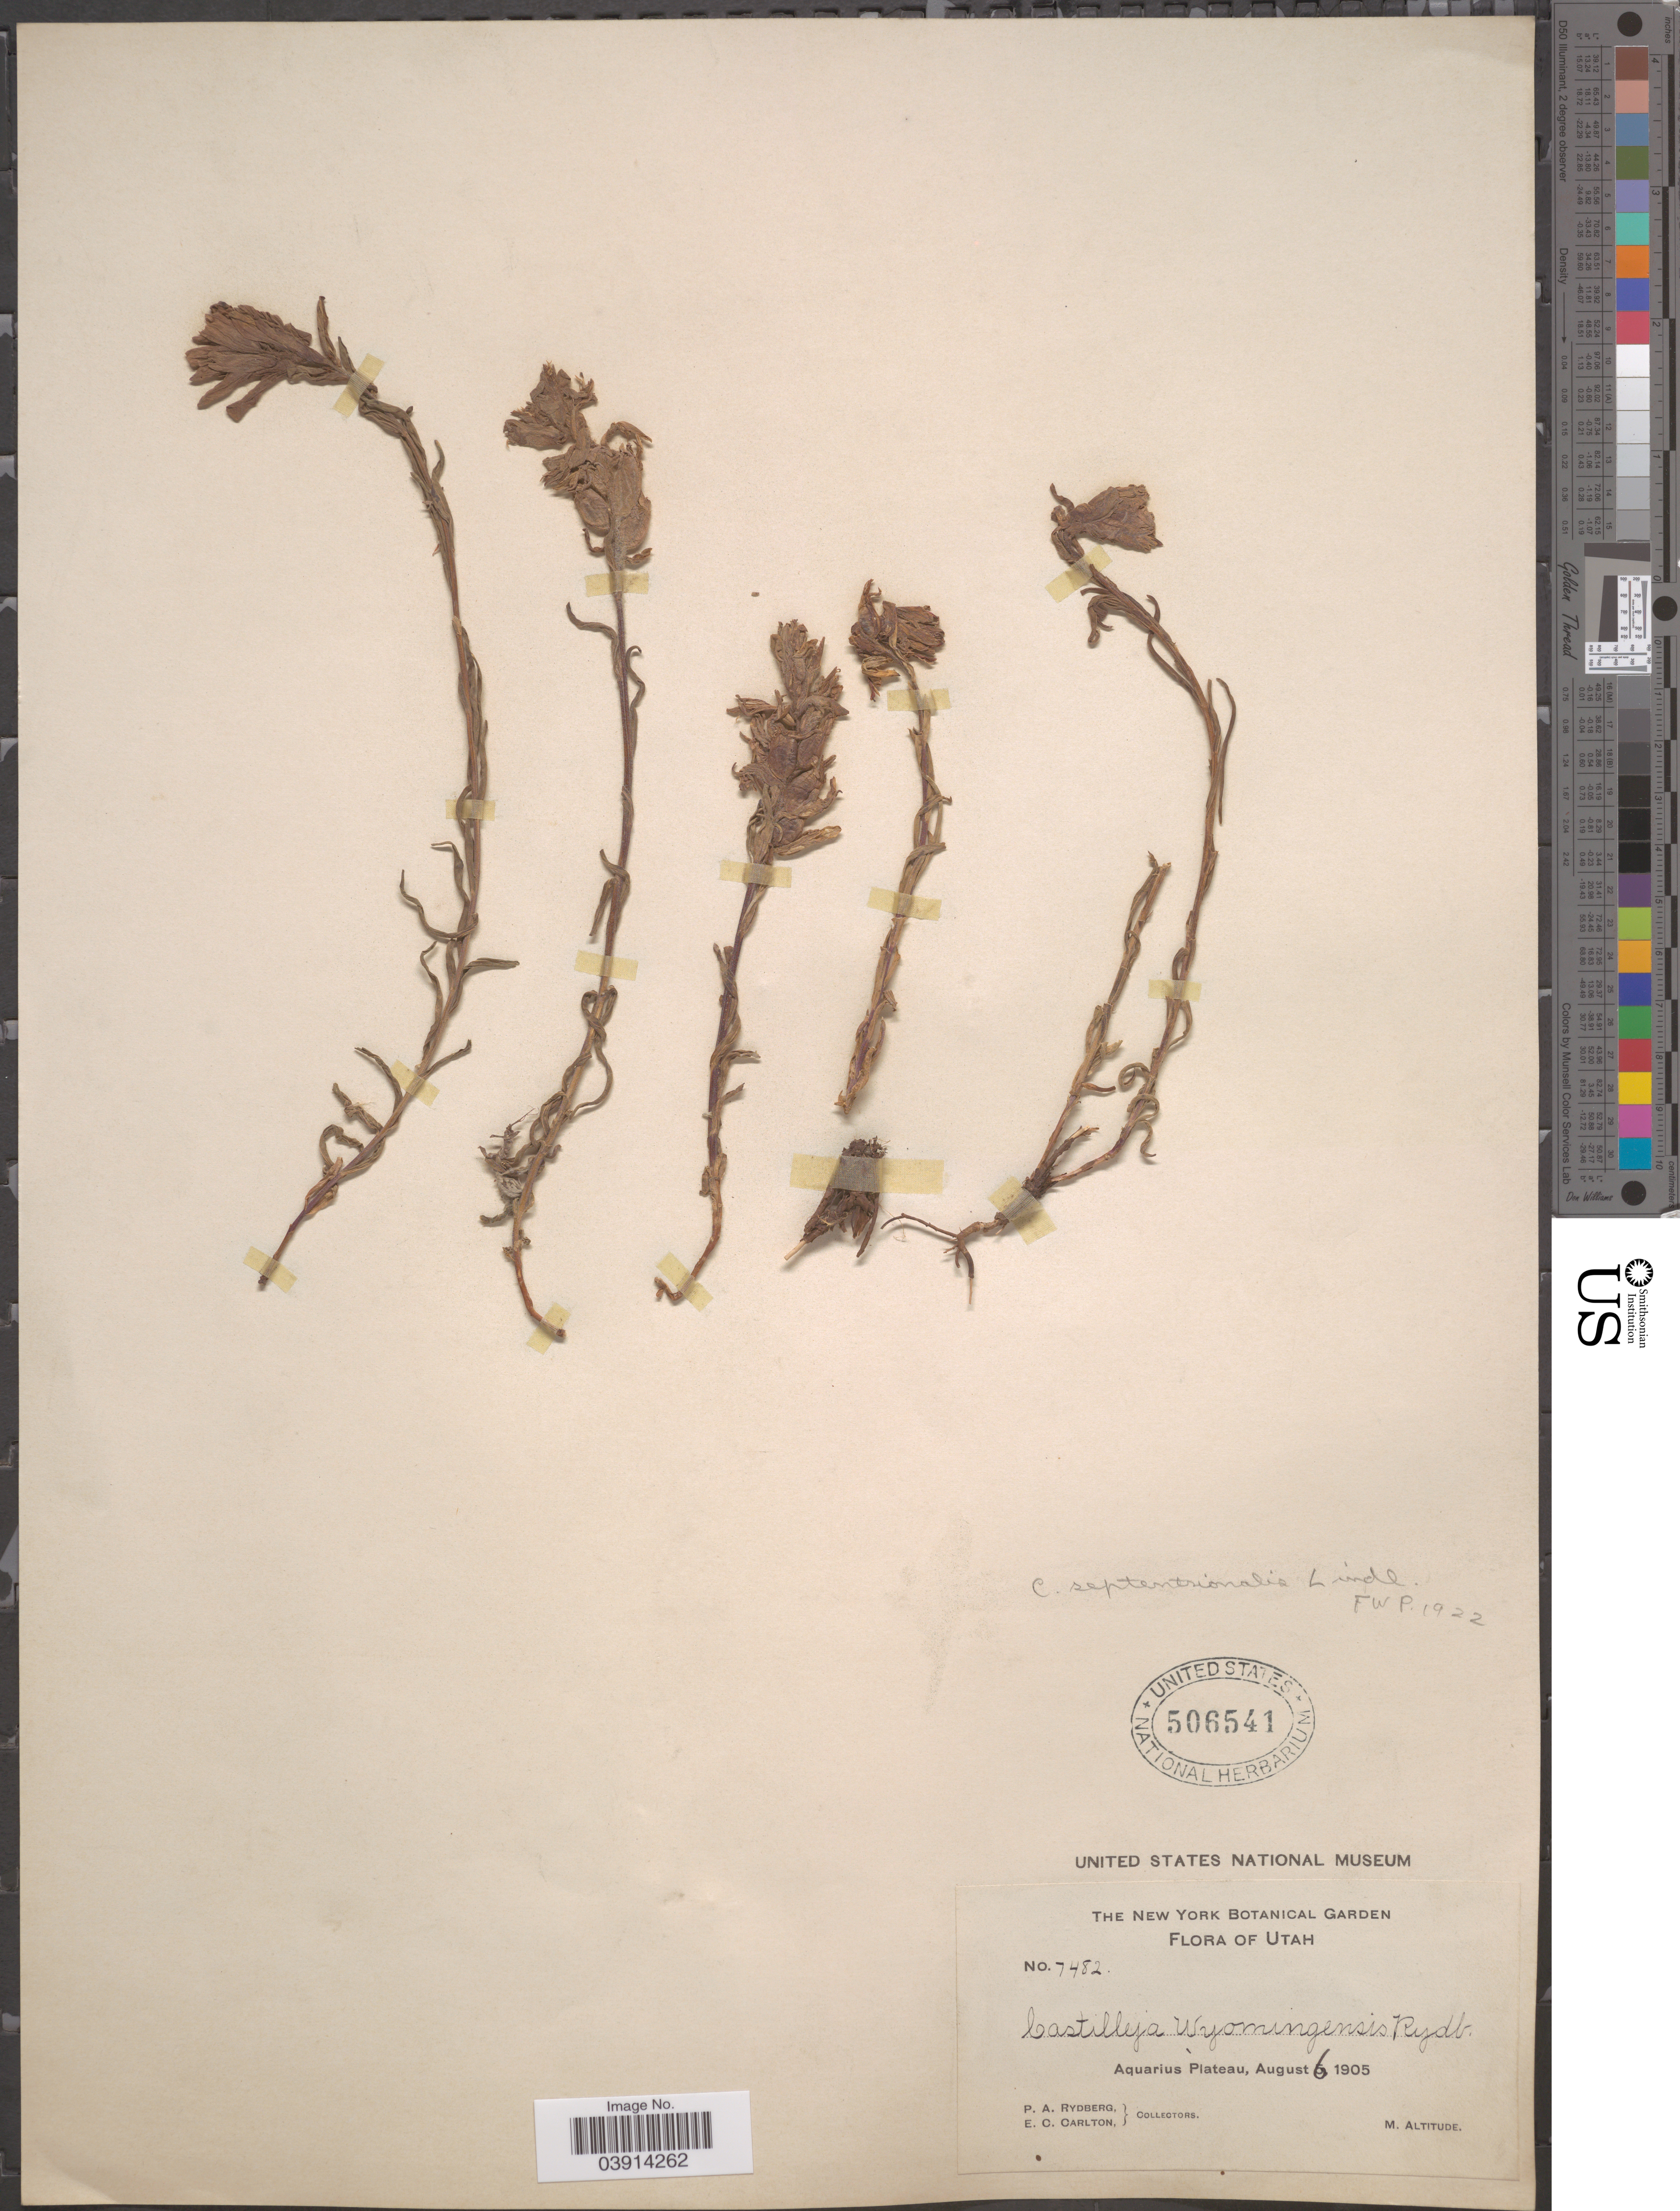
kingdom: Plantae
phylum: Tracheophyta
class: Magnoliopsida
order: Lamiales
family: Orobanchaceae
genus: Castilleja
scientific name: Castilleja septentrionalis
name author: Lindl.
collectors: P. A. Rydberg & E. Carlton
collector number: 7482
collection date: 1905-08-06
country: United States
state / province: Utah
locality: Aquarius Plateau.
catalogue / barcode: US 506541